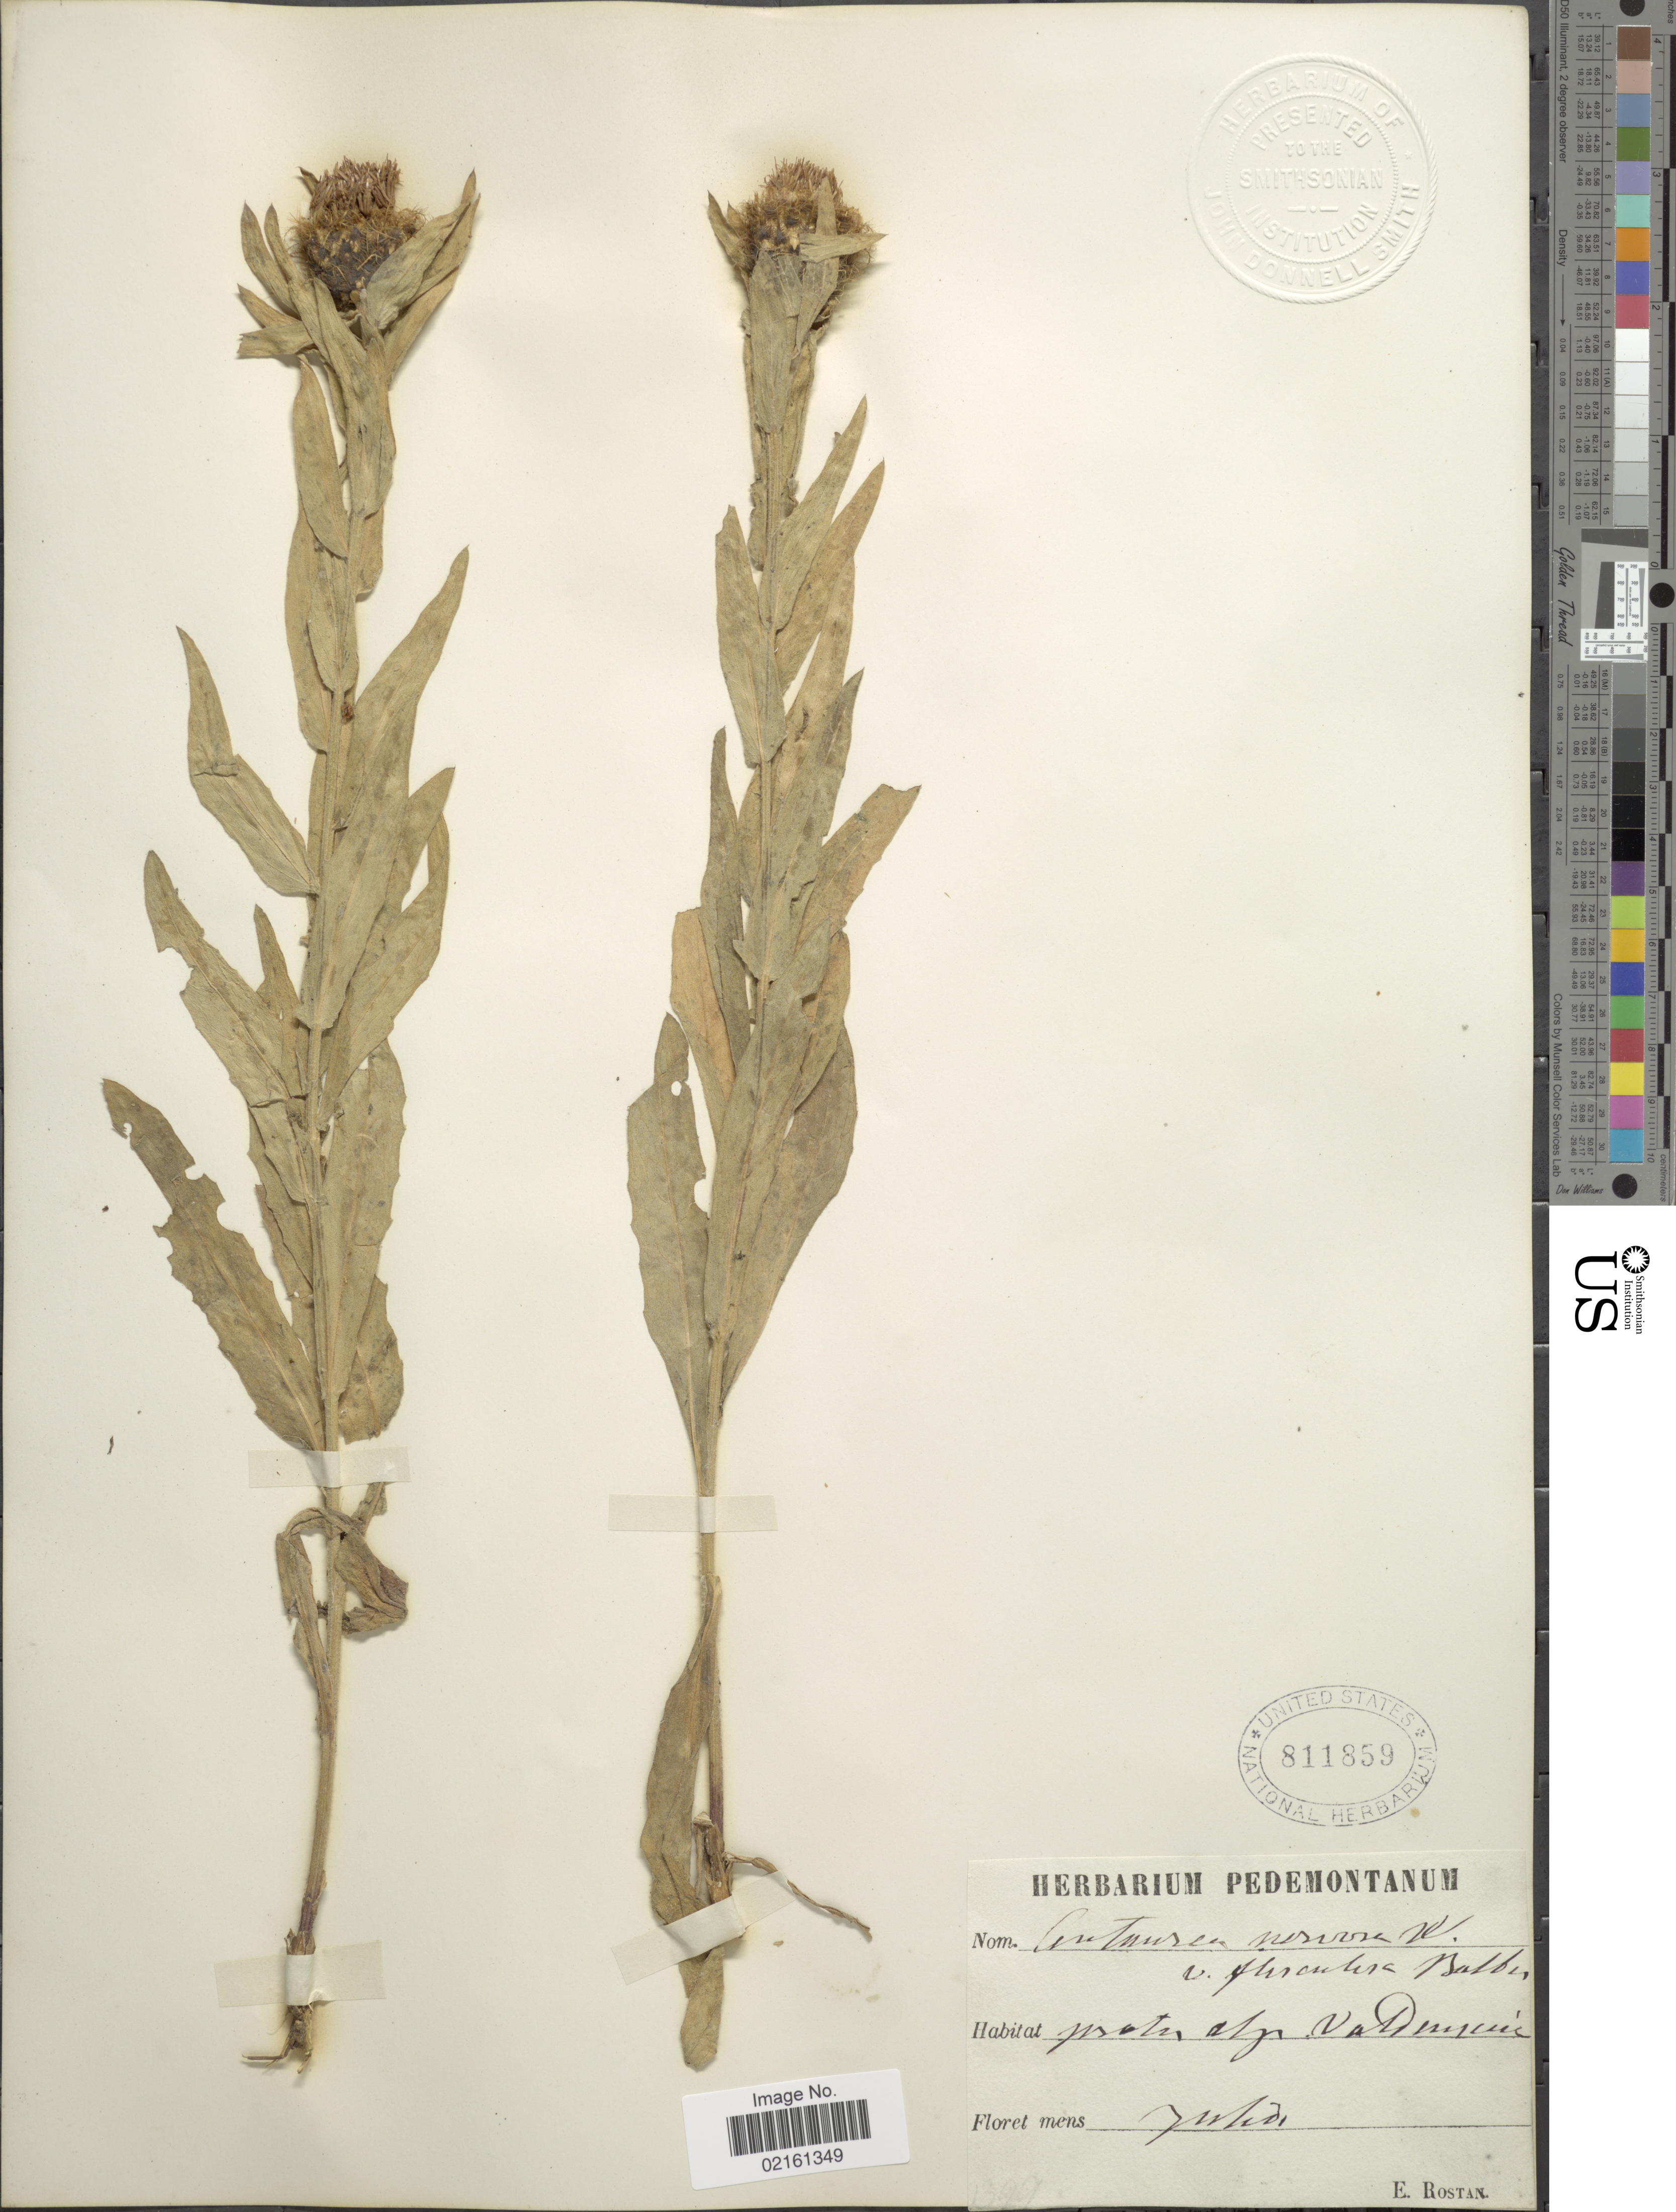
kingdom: Plantae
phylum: Tracheophyta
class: Magnoliopsida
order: Asterales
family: Asteraceae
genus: Centaurea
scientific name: Centaurea nervosa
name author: Willd.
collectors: E. Rostan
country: Italy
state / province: Piedmont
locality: Alp. Valsemier [interpreted]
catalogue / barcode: US 811859